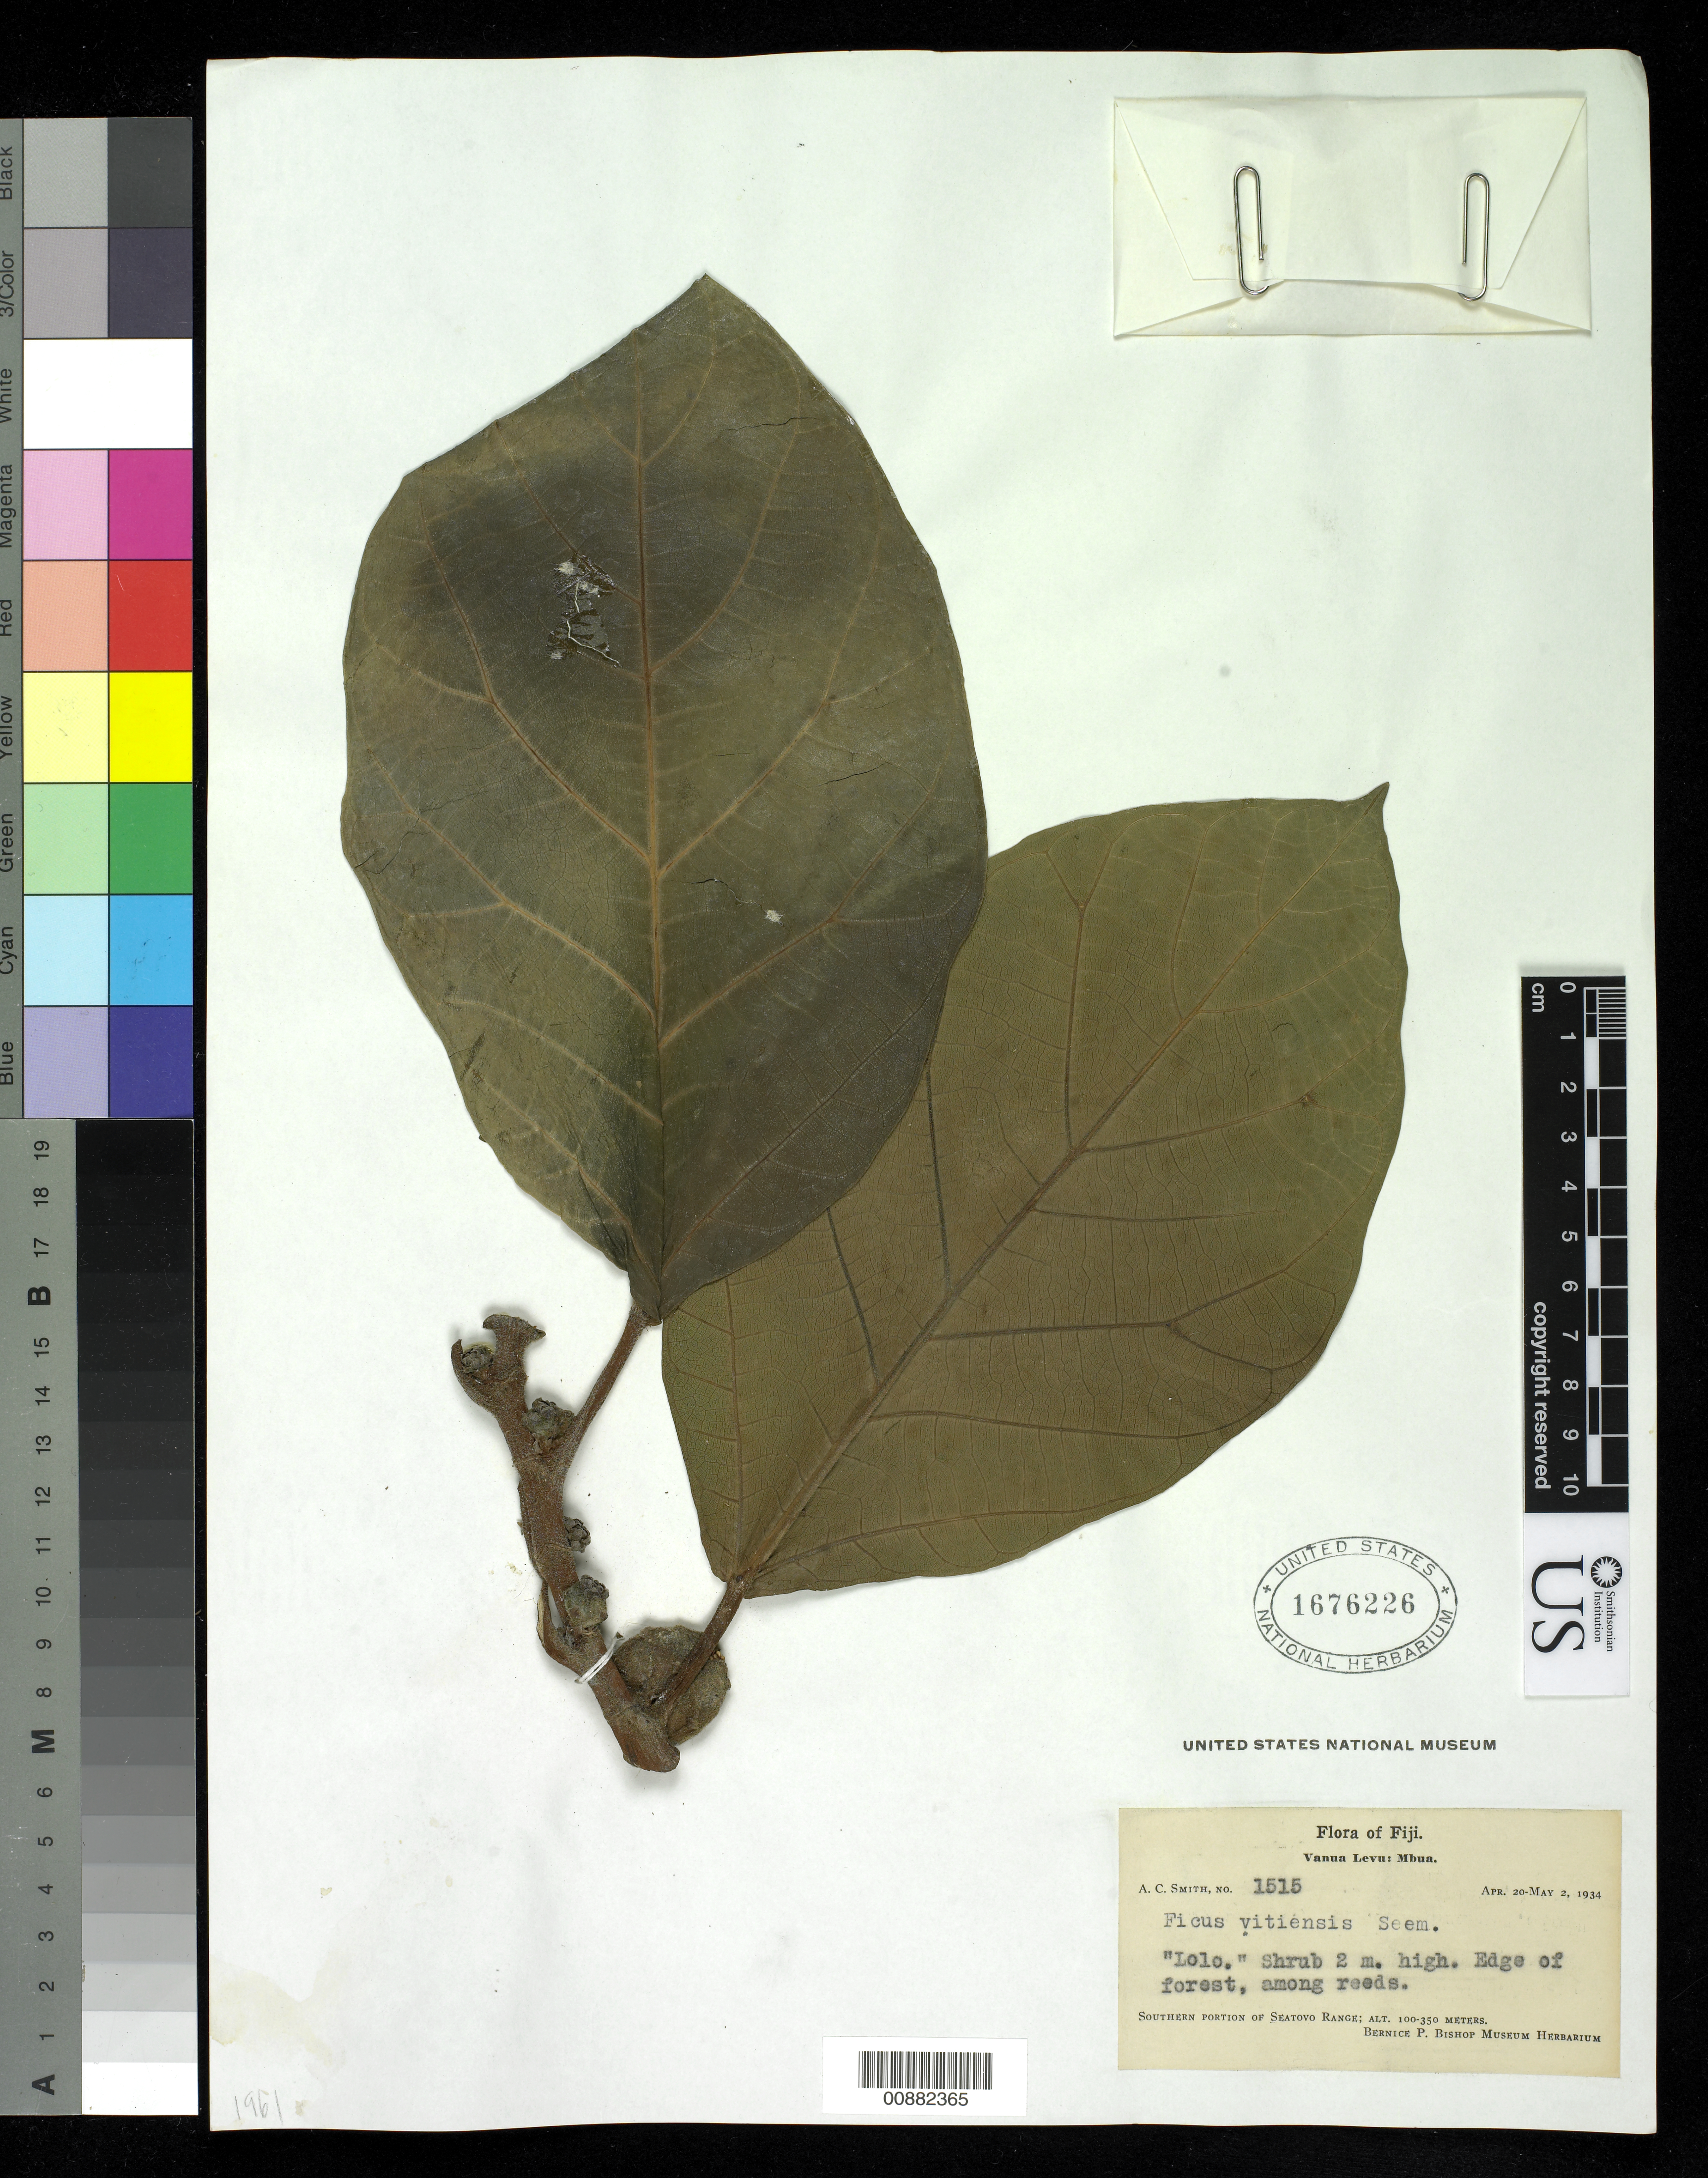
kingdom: Plantae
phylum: Tracheophyta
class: Magnoliopsida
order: Rosales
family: Moraceae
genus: Ficus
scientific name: Ficus vitiensis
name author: Seem.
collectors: C. A. Smith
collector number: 1515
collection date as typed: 02 May 1934 to 20 May 1934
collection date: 1934-05-02/1934-05-20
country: Fiji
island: Vanua Levu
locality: Southern portion of Seatovo range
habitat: Edge of forest, among reeds.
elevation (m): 100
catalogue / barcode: US 1676226